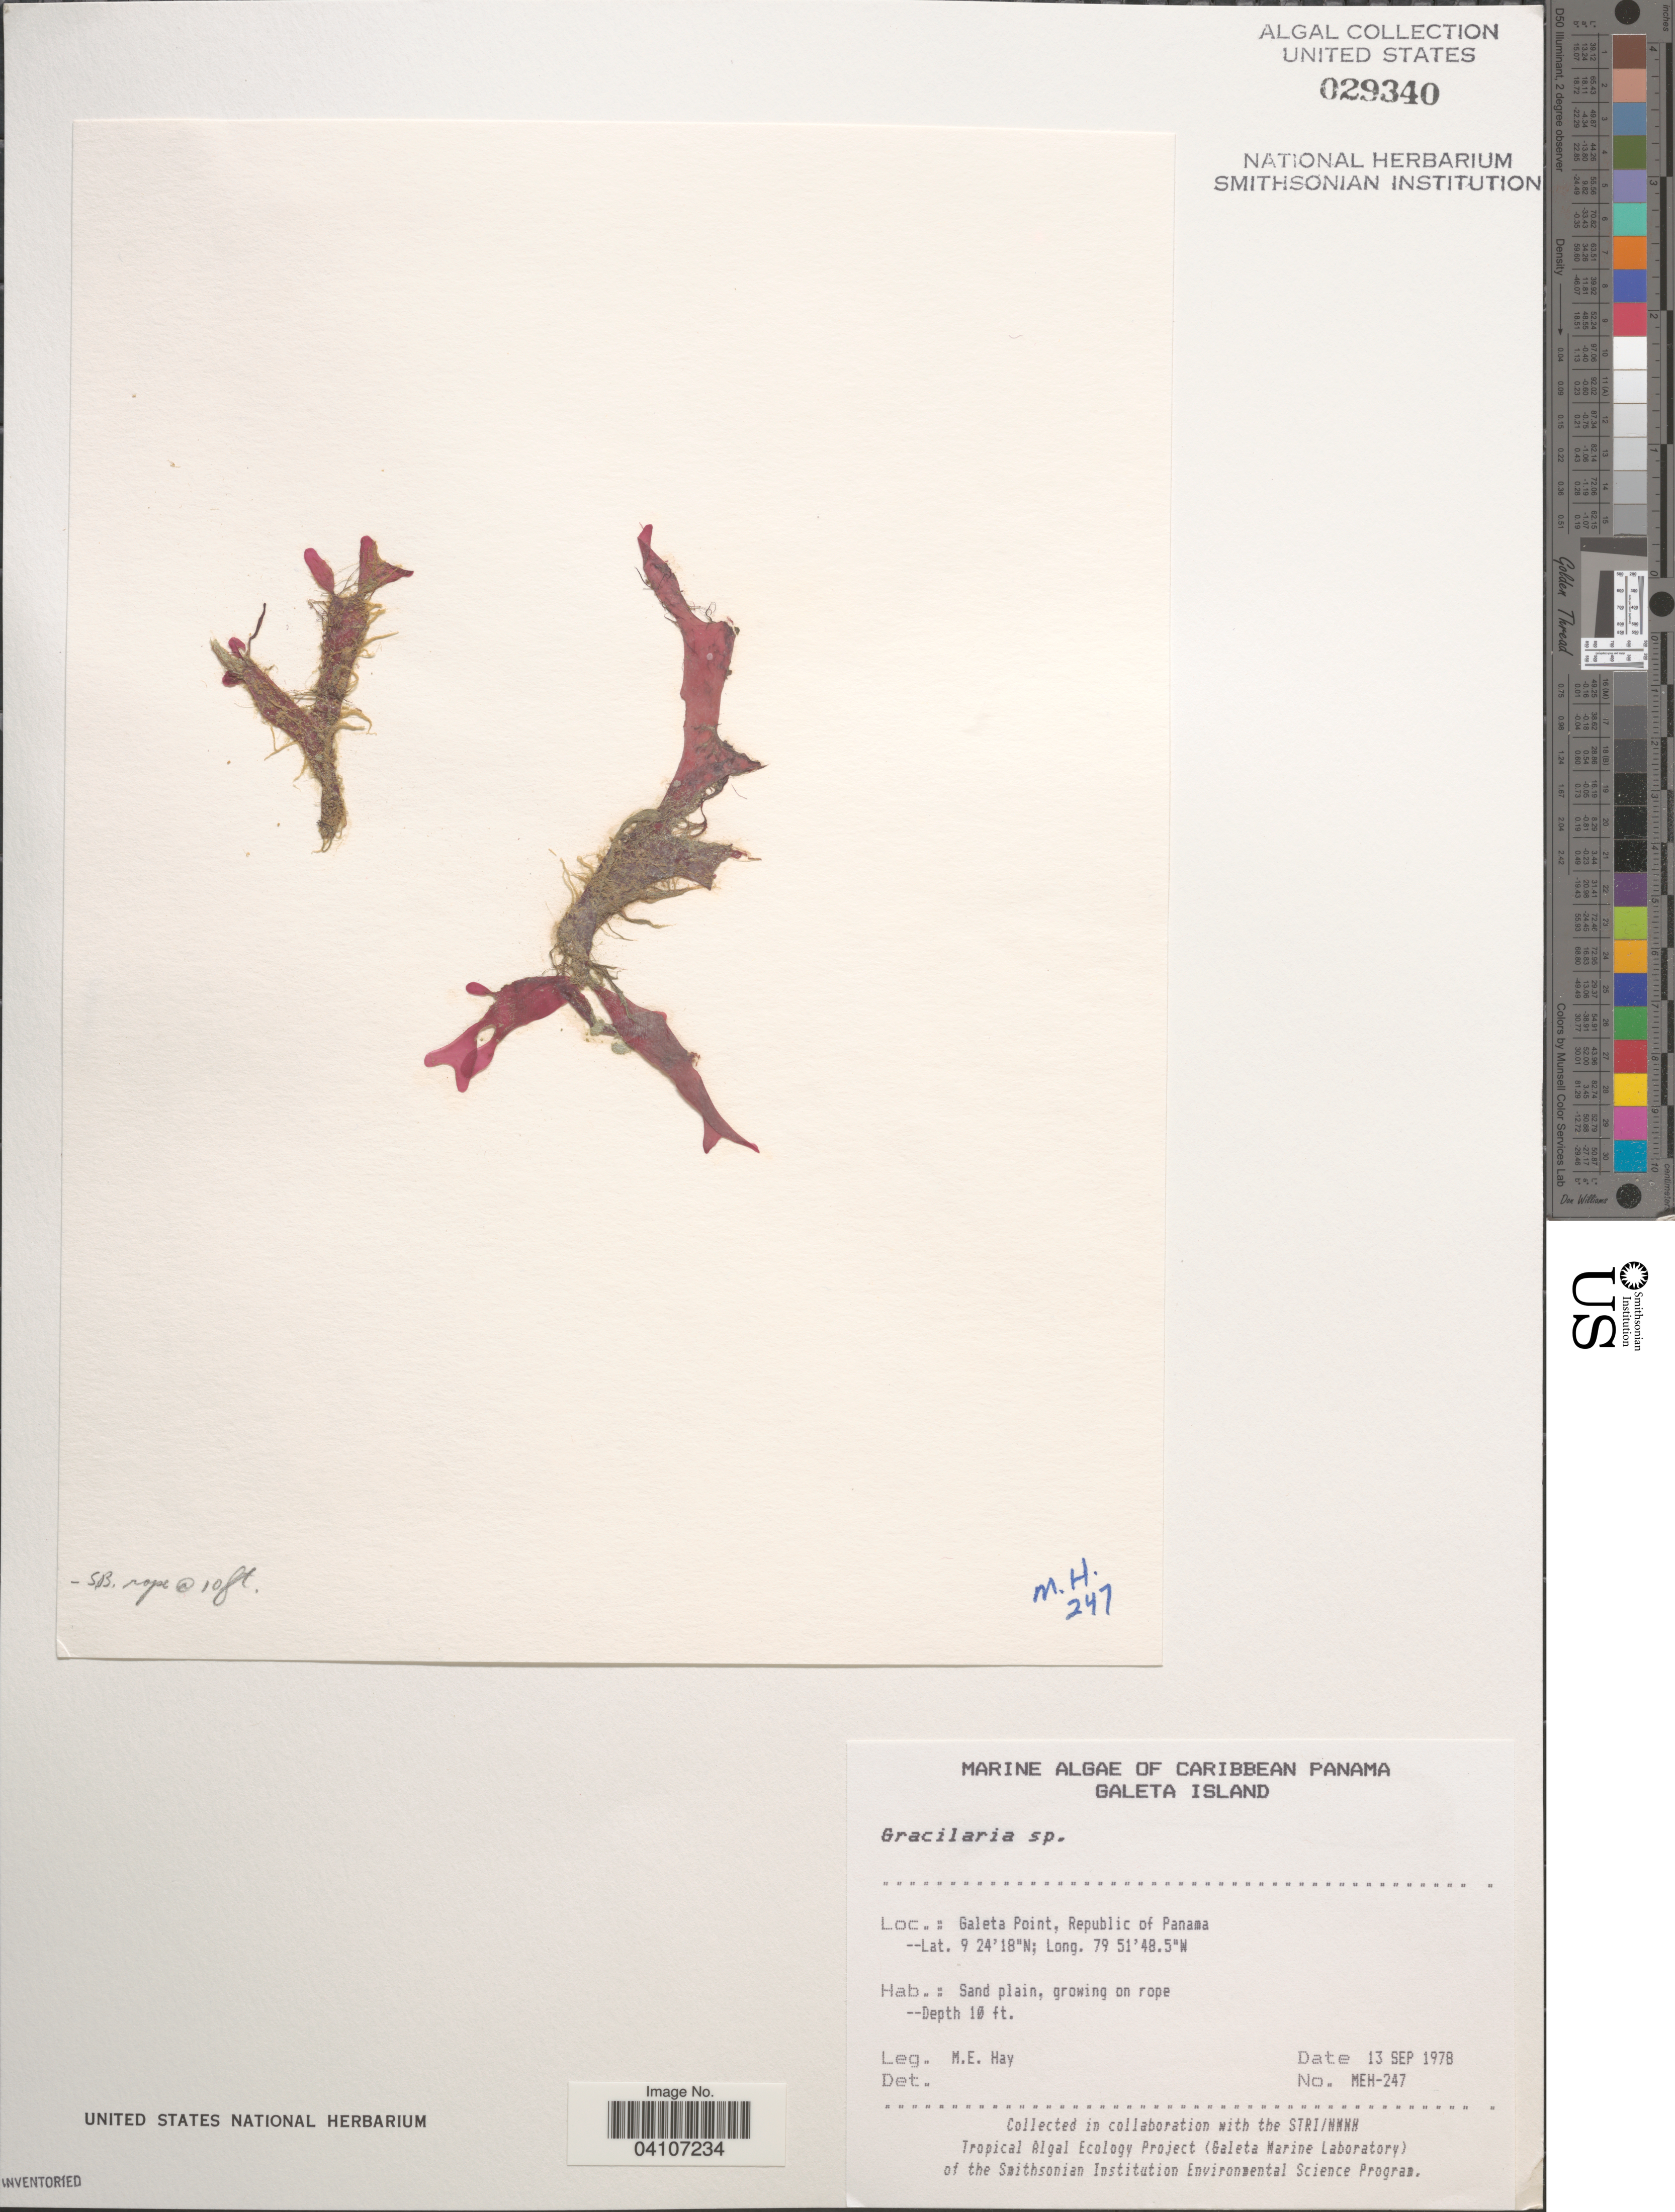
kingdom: Plantae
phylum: Rhodophyta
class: Florideophyceae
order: Gracilariales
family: Gracilariaceae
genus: Gracilaria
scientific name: Gracilaria sp.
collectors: M. E. Hay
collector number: MEH-247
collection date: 1978-09-13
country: Panama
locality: Caribbean Panama. Galeta Island. Galeta Point, Republic of Panama.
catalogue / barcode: US 29340